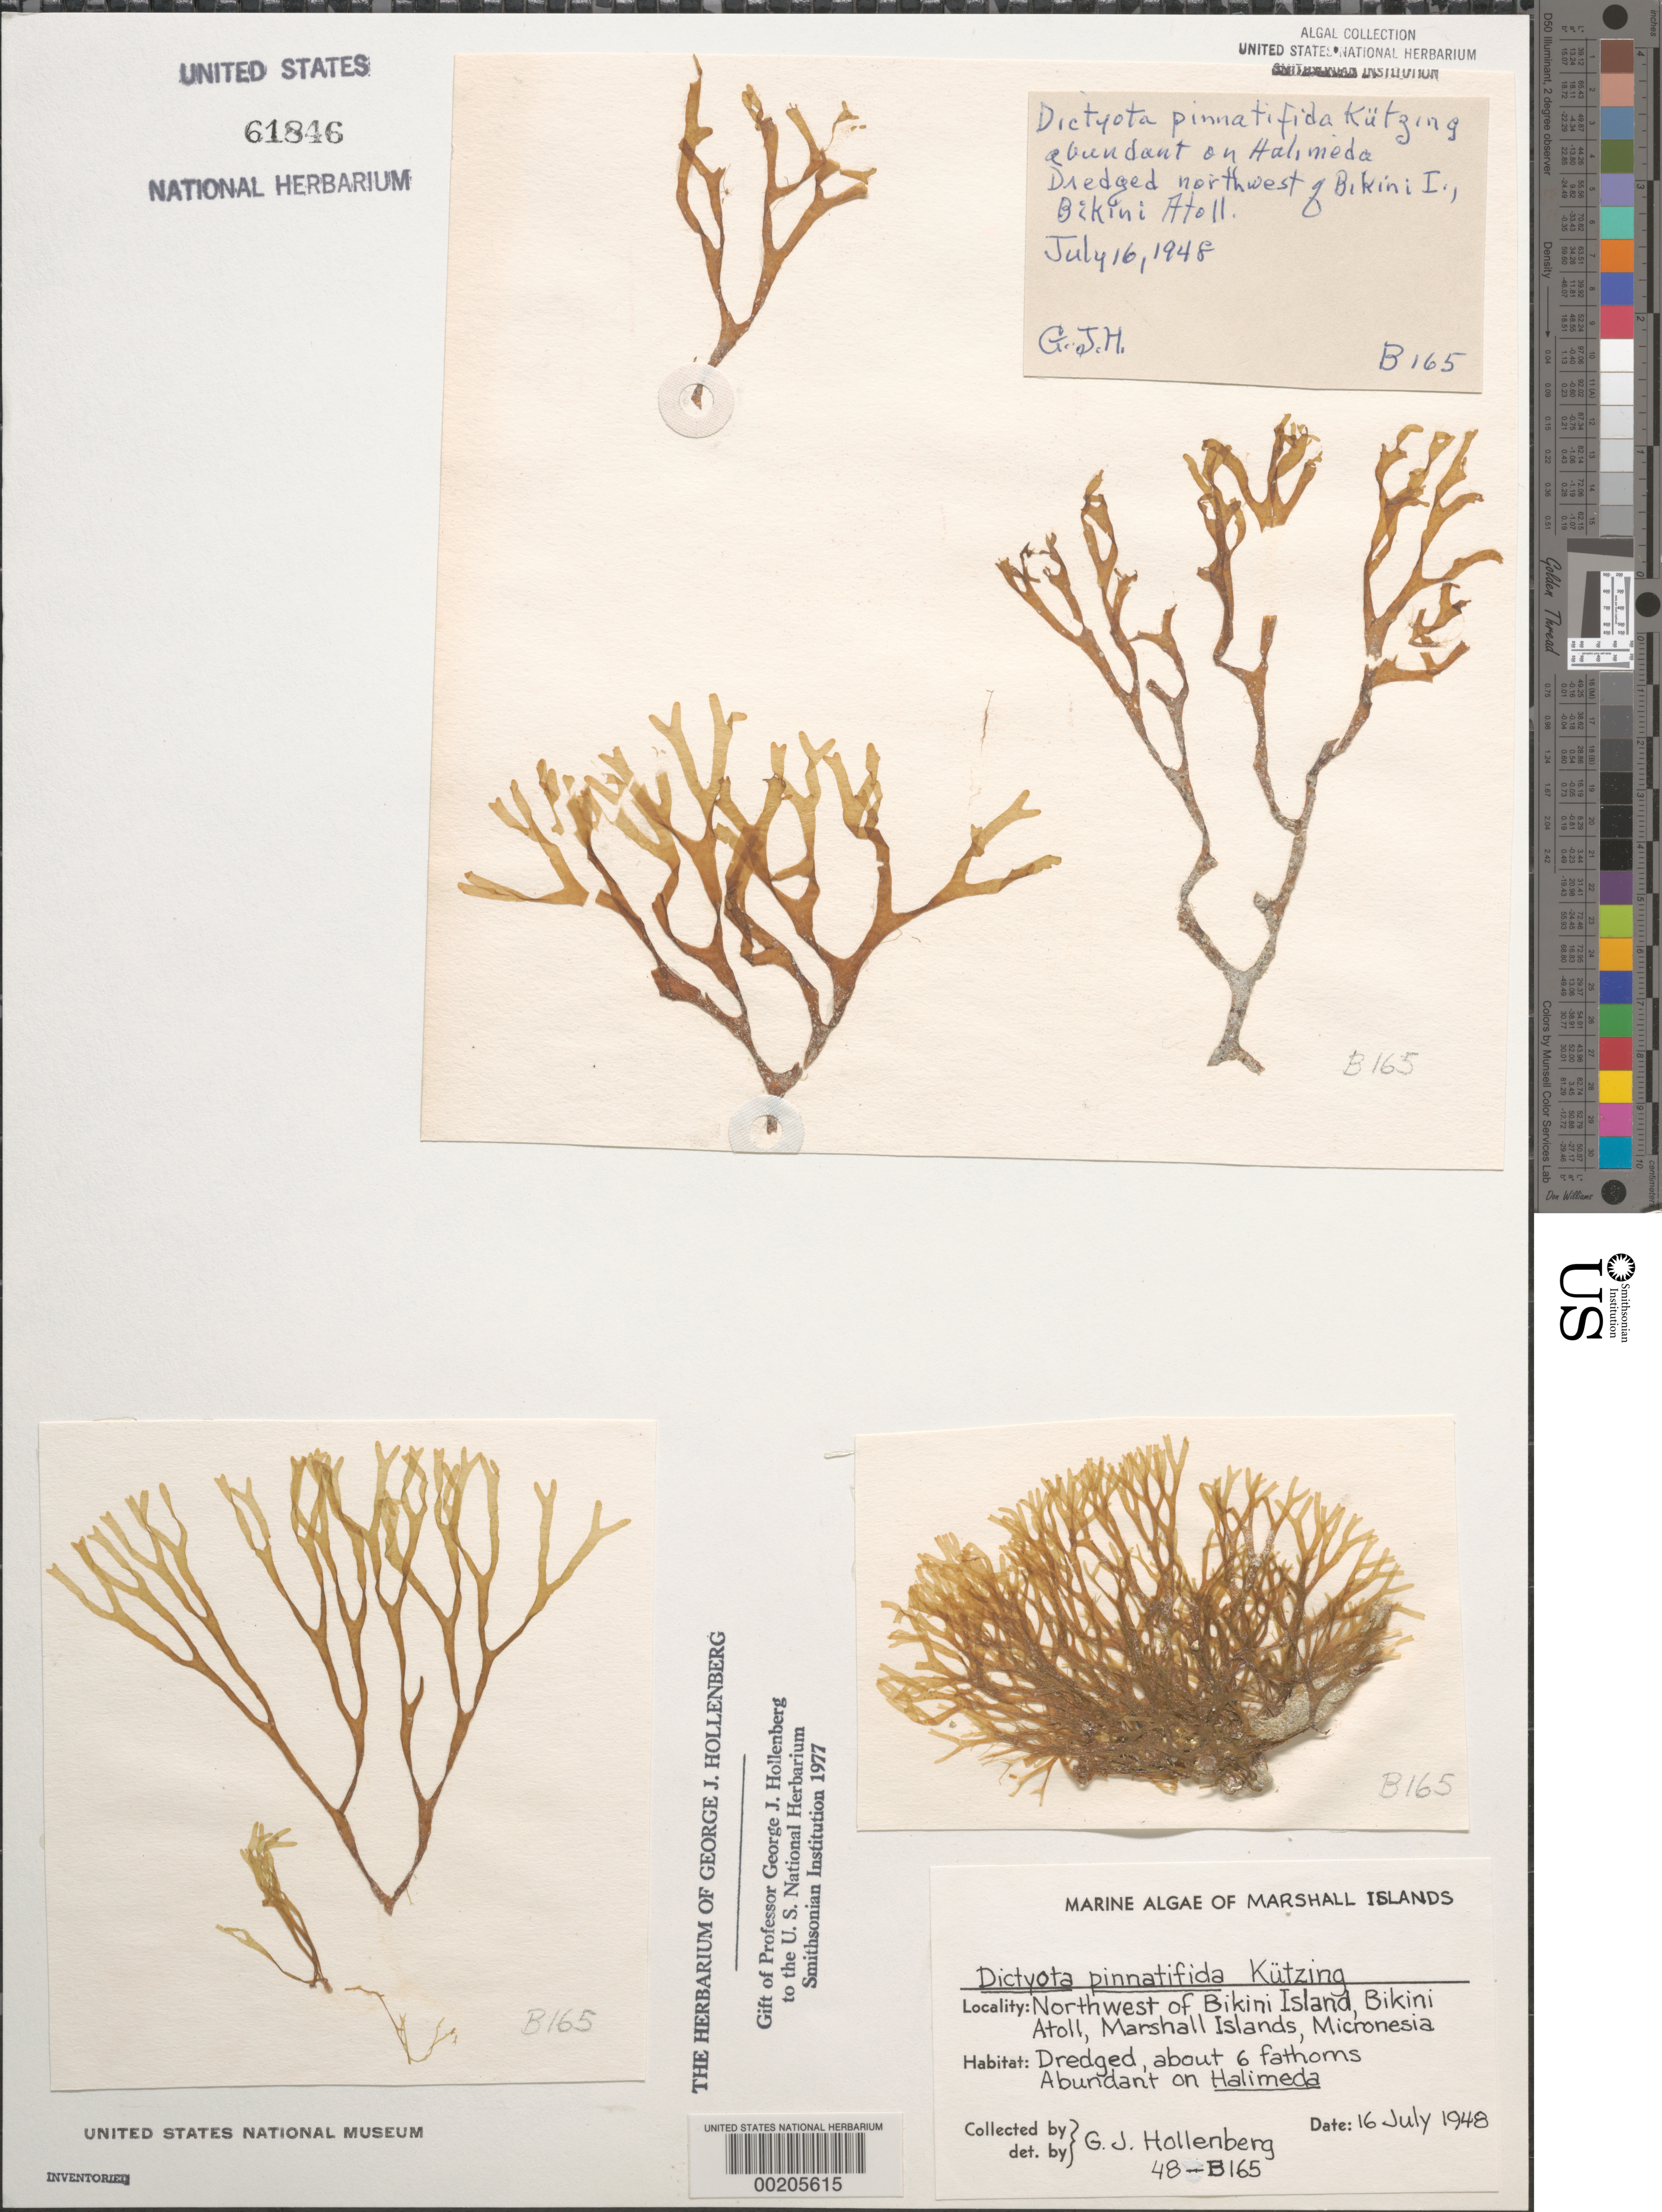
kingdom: Chromista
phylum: Ochrophyta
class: Phaeophyceae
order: Dictyotales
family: Dictyotaceae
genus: Dictyota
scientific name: Dictyota pinnatifida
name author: Kütz.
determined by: Hollenberg, George J.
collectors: G. Hollenberg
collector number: GJH 48-b165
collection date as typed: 16 Jul 1948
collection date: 1948-07-16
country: Marshall Islands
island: Bikini Atoll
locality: Northwest of Bikini Islet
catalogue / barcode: US 61846